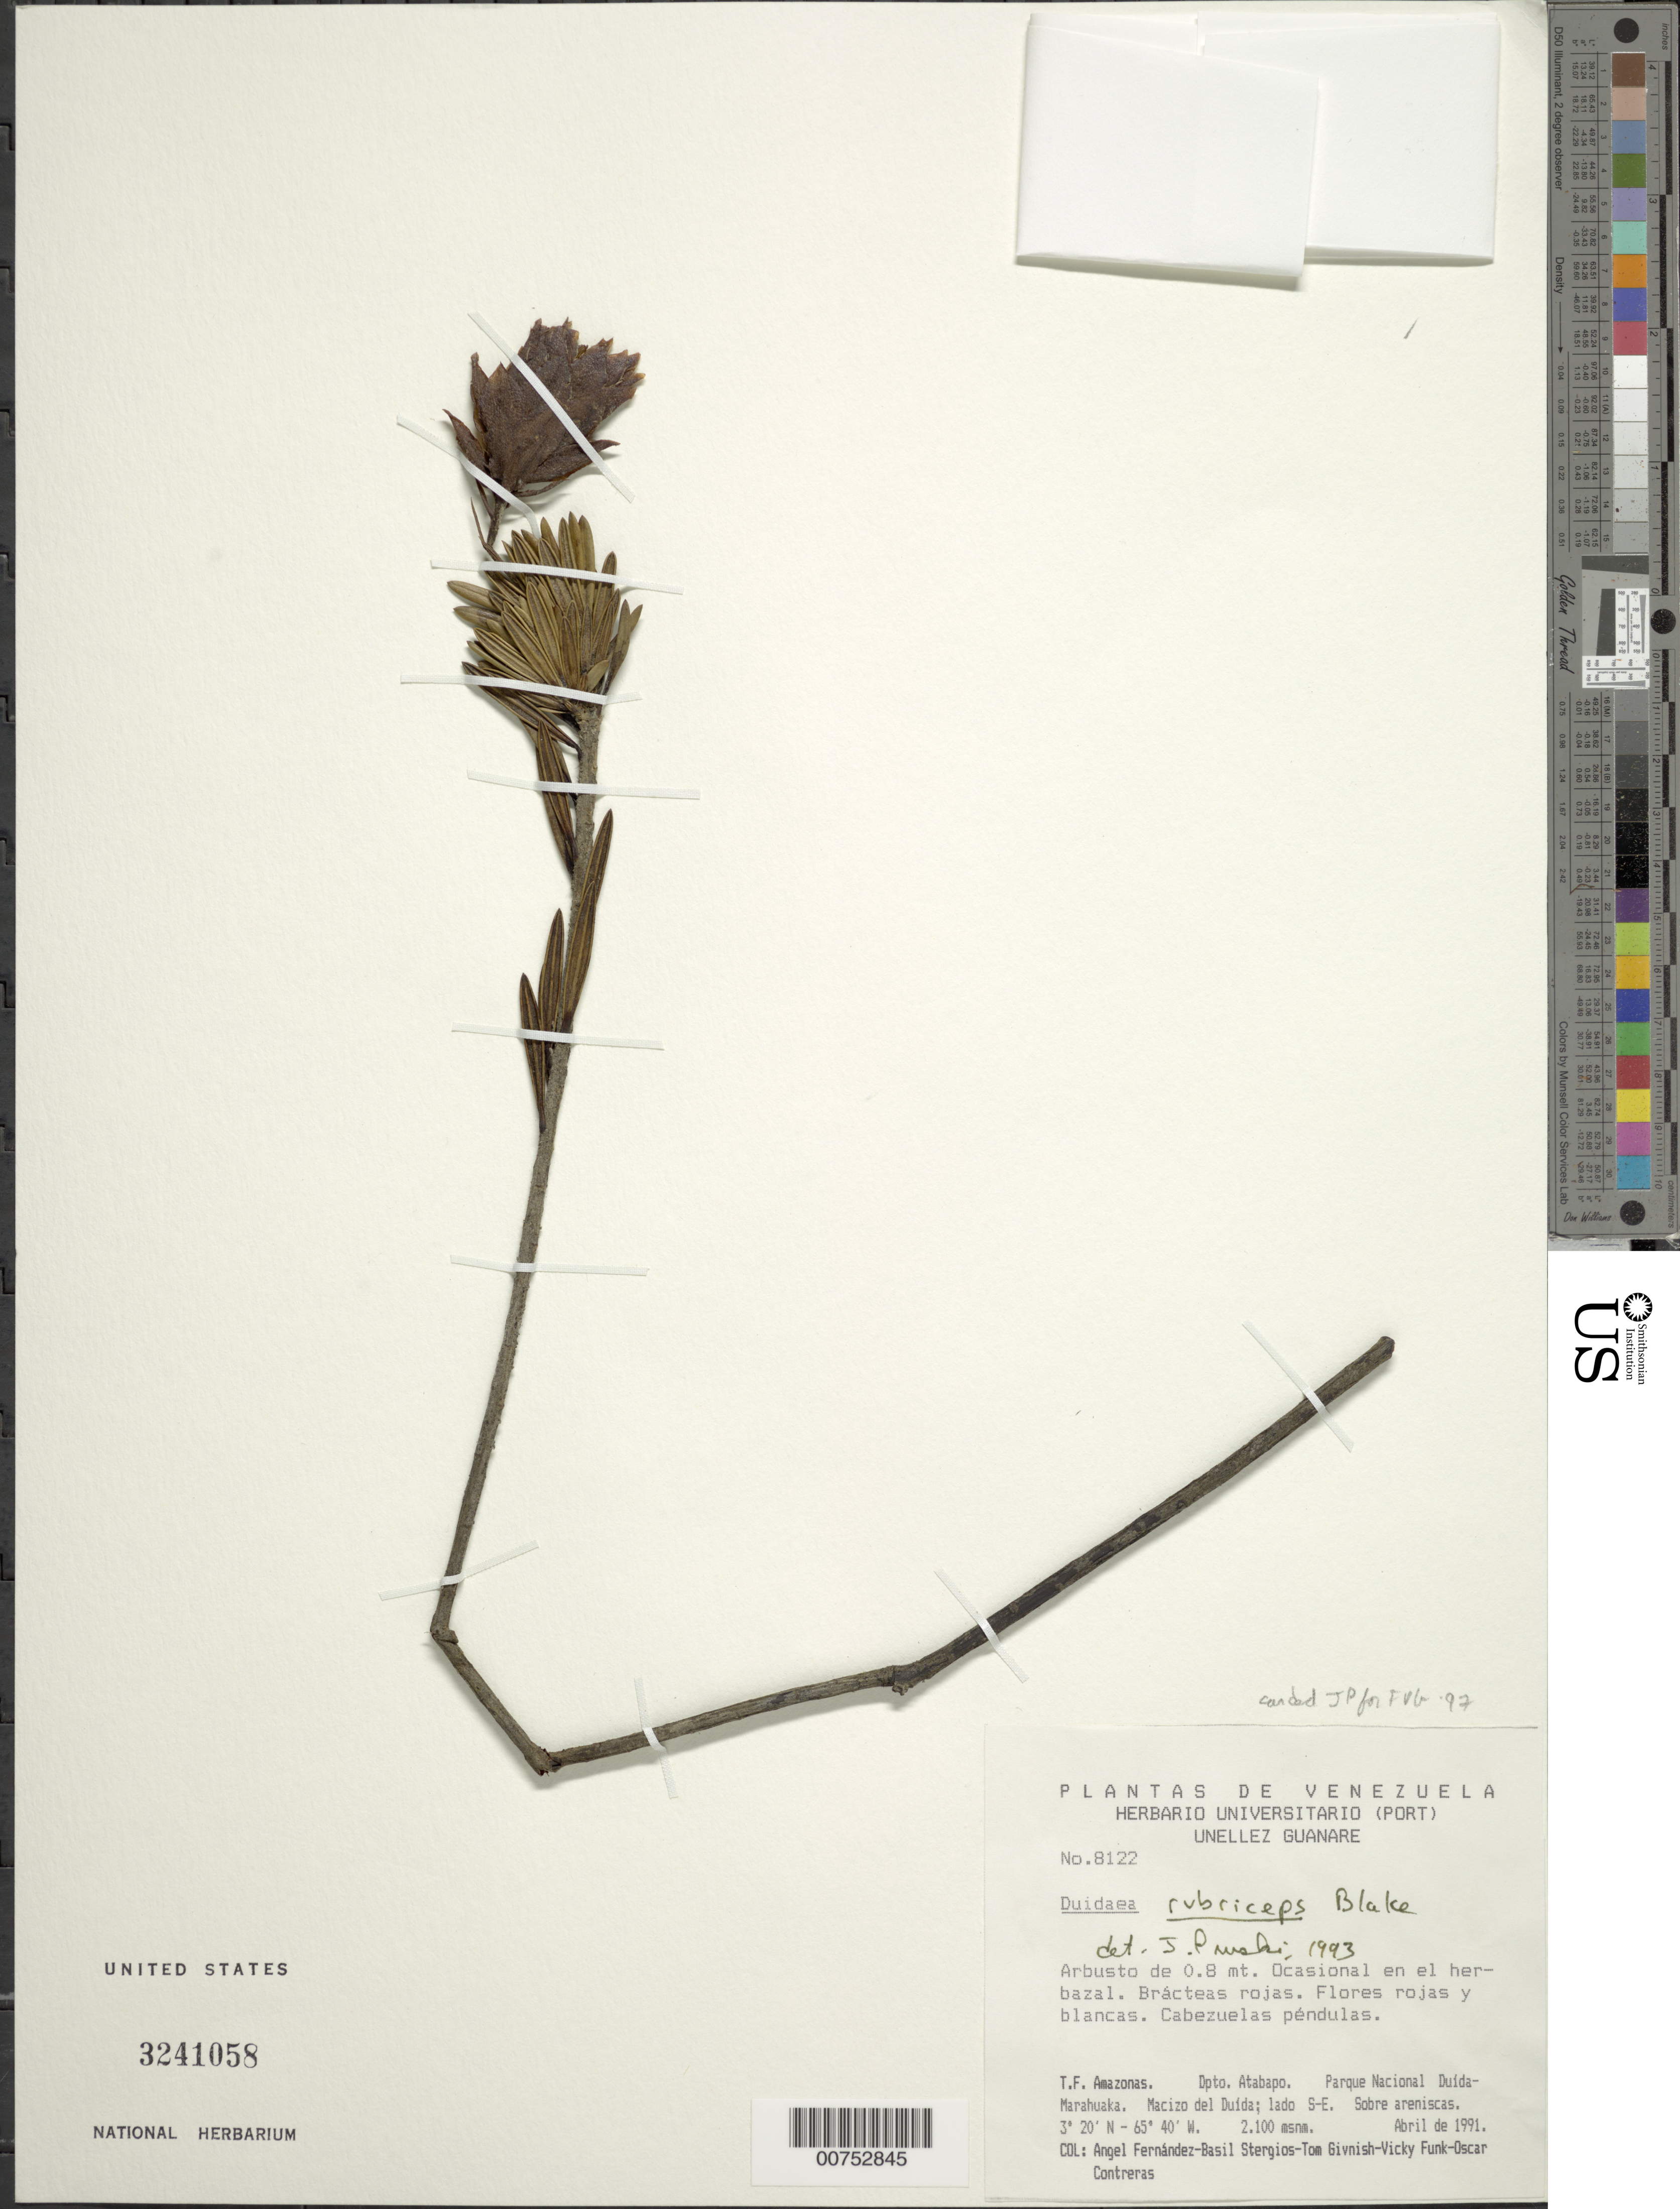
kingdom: Plantae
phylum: Tracheophyta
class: Magnoliopsida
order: Asterales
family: Asteraceae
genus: Duidaea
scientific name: Duidaea rubriceps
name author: S.F. Blake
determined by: Pruski, J. F.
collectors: A. Fernández, B. G. Stergios, T. J. Givnish, V. Funk & O. Contreras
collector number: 8122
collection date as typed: Apr-91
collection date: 1991-04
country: Venezuela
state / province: Amazonas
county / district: Atabapo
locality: Parque Nacional Duída-Marahuaka, Macizo del Duída, lado SE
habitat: Sandstone; herbazal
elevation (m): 2100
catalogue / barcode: US 3241058